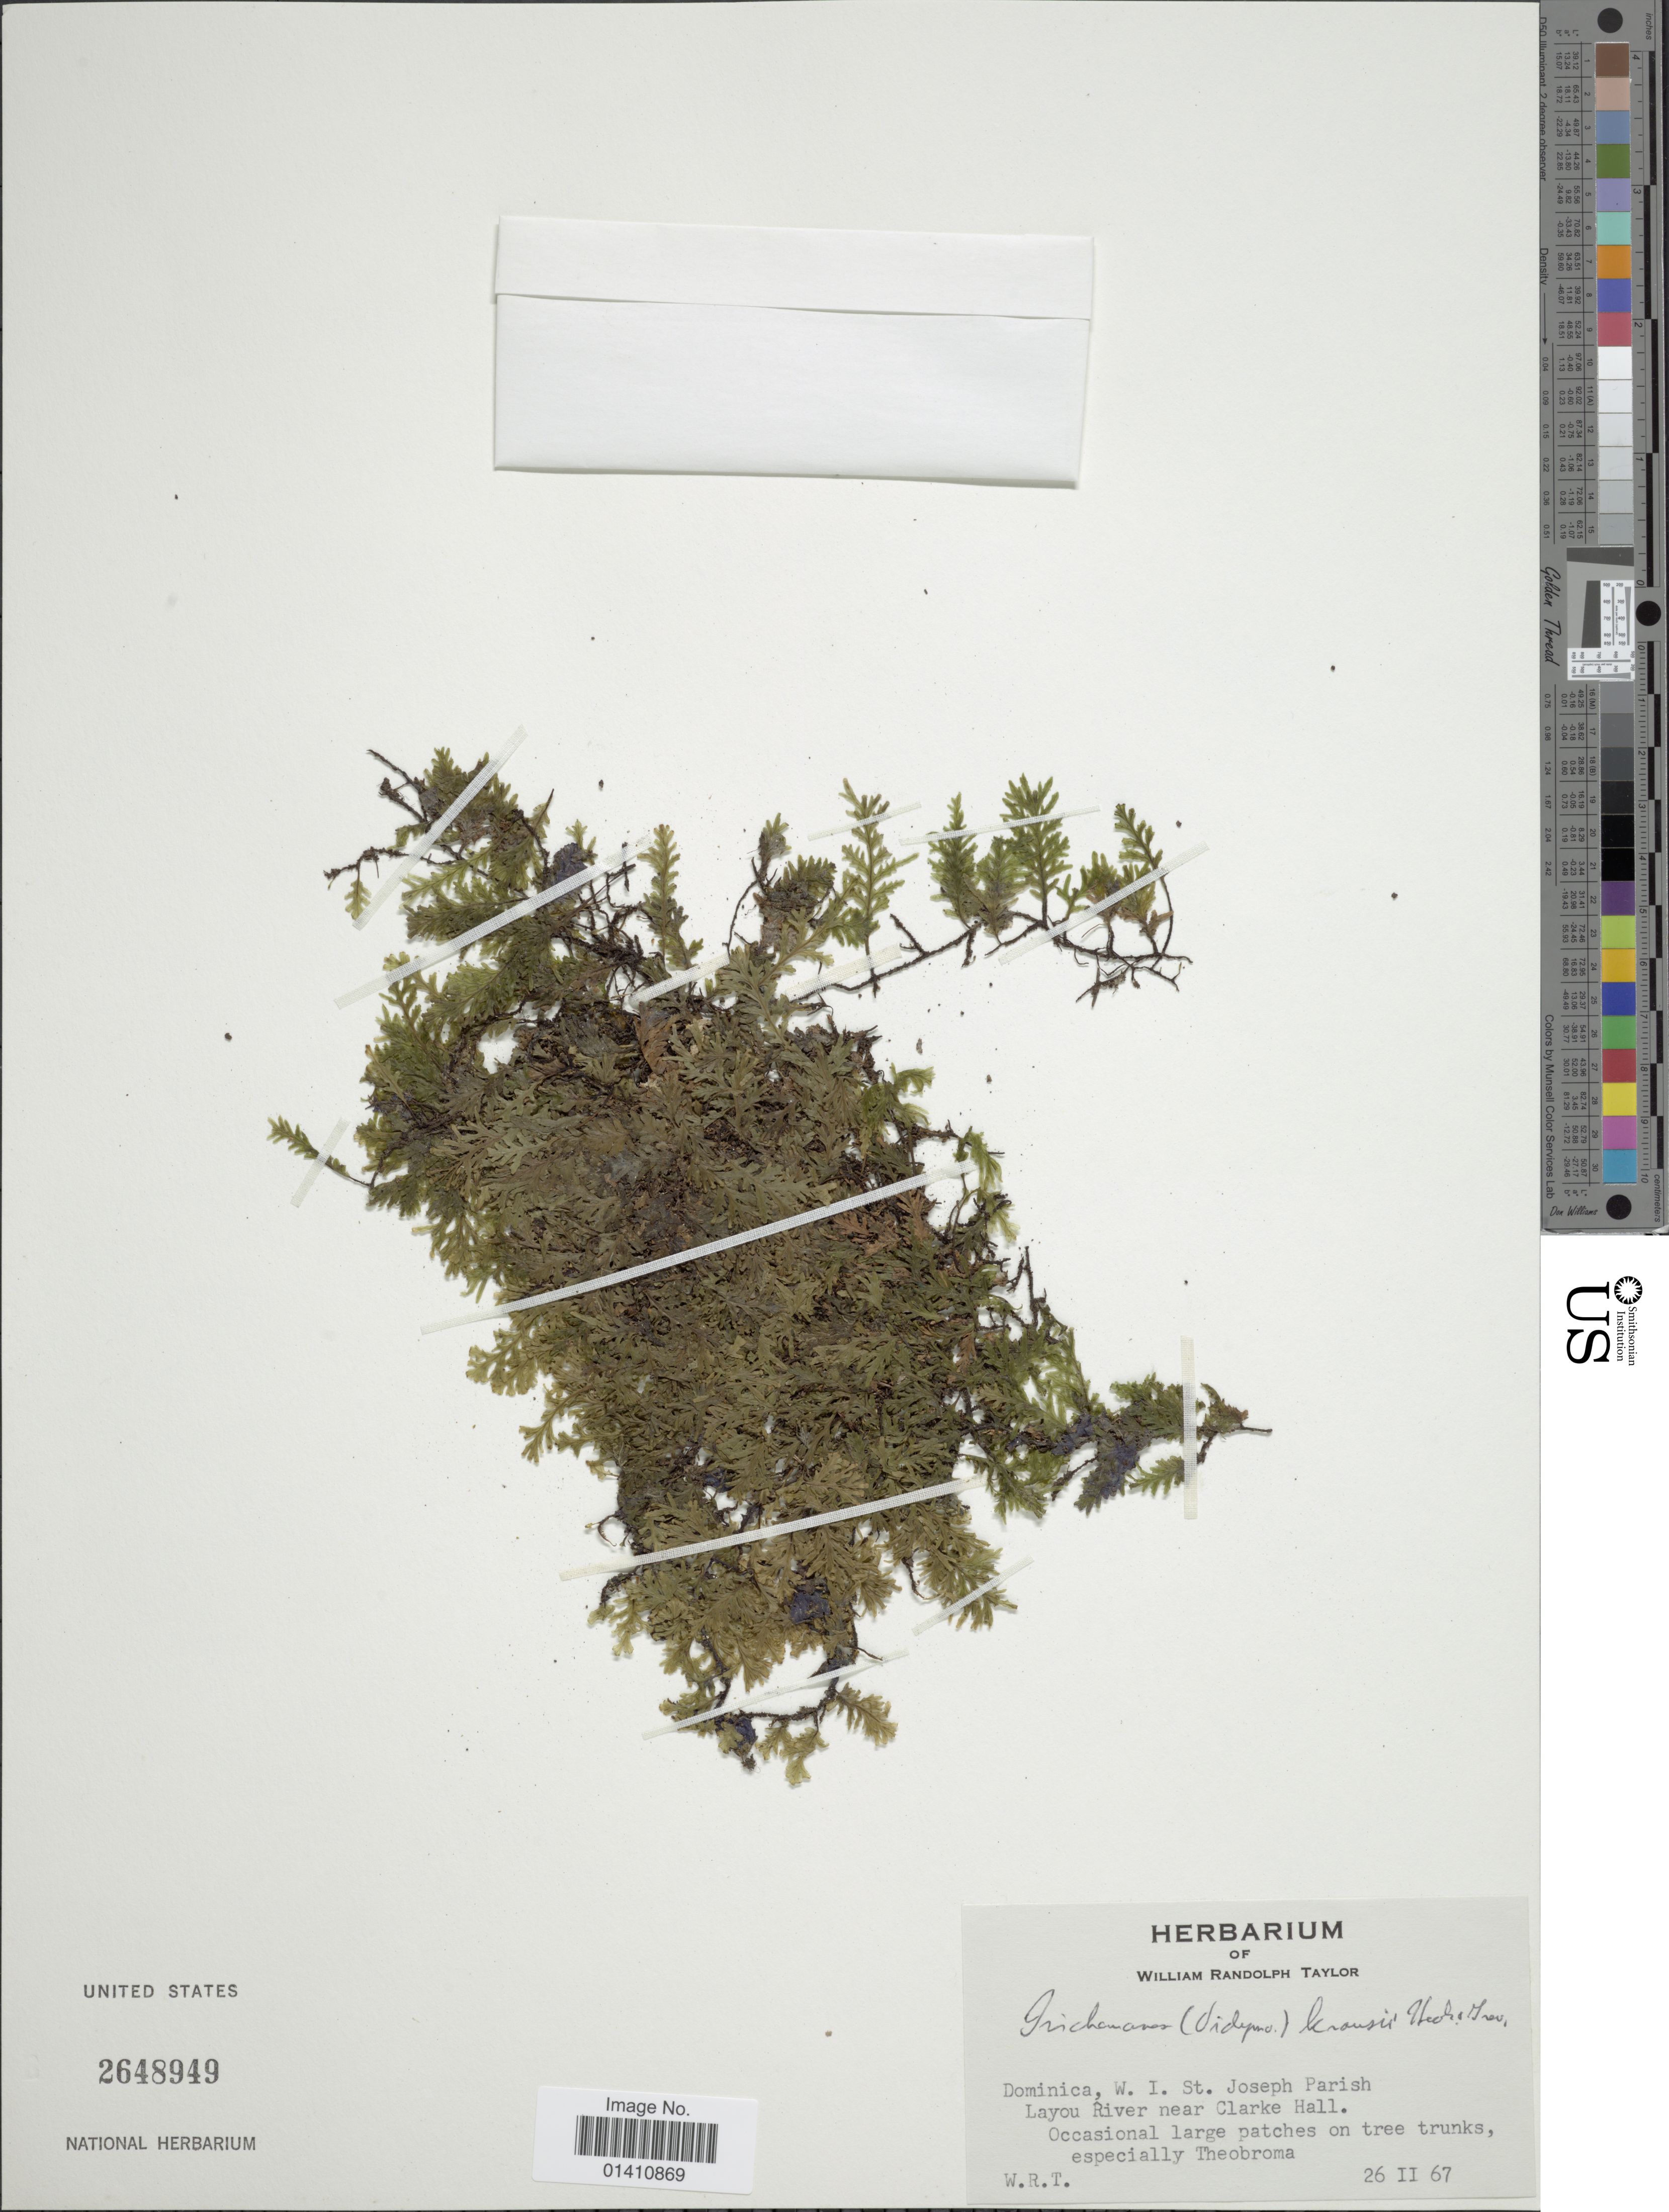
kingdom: Plantae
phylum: Tracheophyta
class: Polypodiopsida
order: Hymenophyllales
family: Hymenophyllaceae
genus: Didymoglossum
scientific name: Didymoglossum kraussii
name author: (Hook. & Grev.) C. Presl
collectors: W. R. T.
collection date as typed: Transcribed d/m/y: 26/2/67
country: Dominica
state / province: St. Joseph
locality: W. I. St, Jospeh parish Layou River near Clarke Hall. Occasional large patsches on tree trunks, especially Theobroma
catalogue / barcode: US 2648949